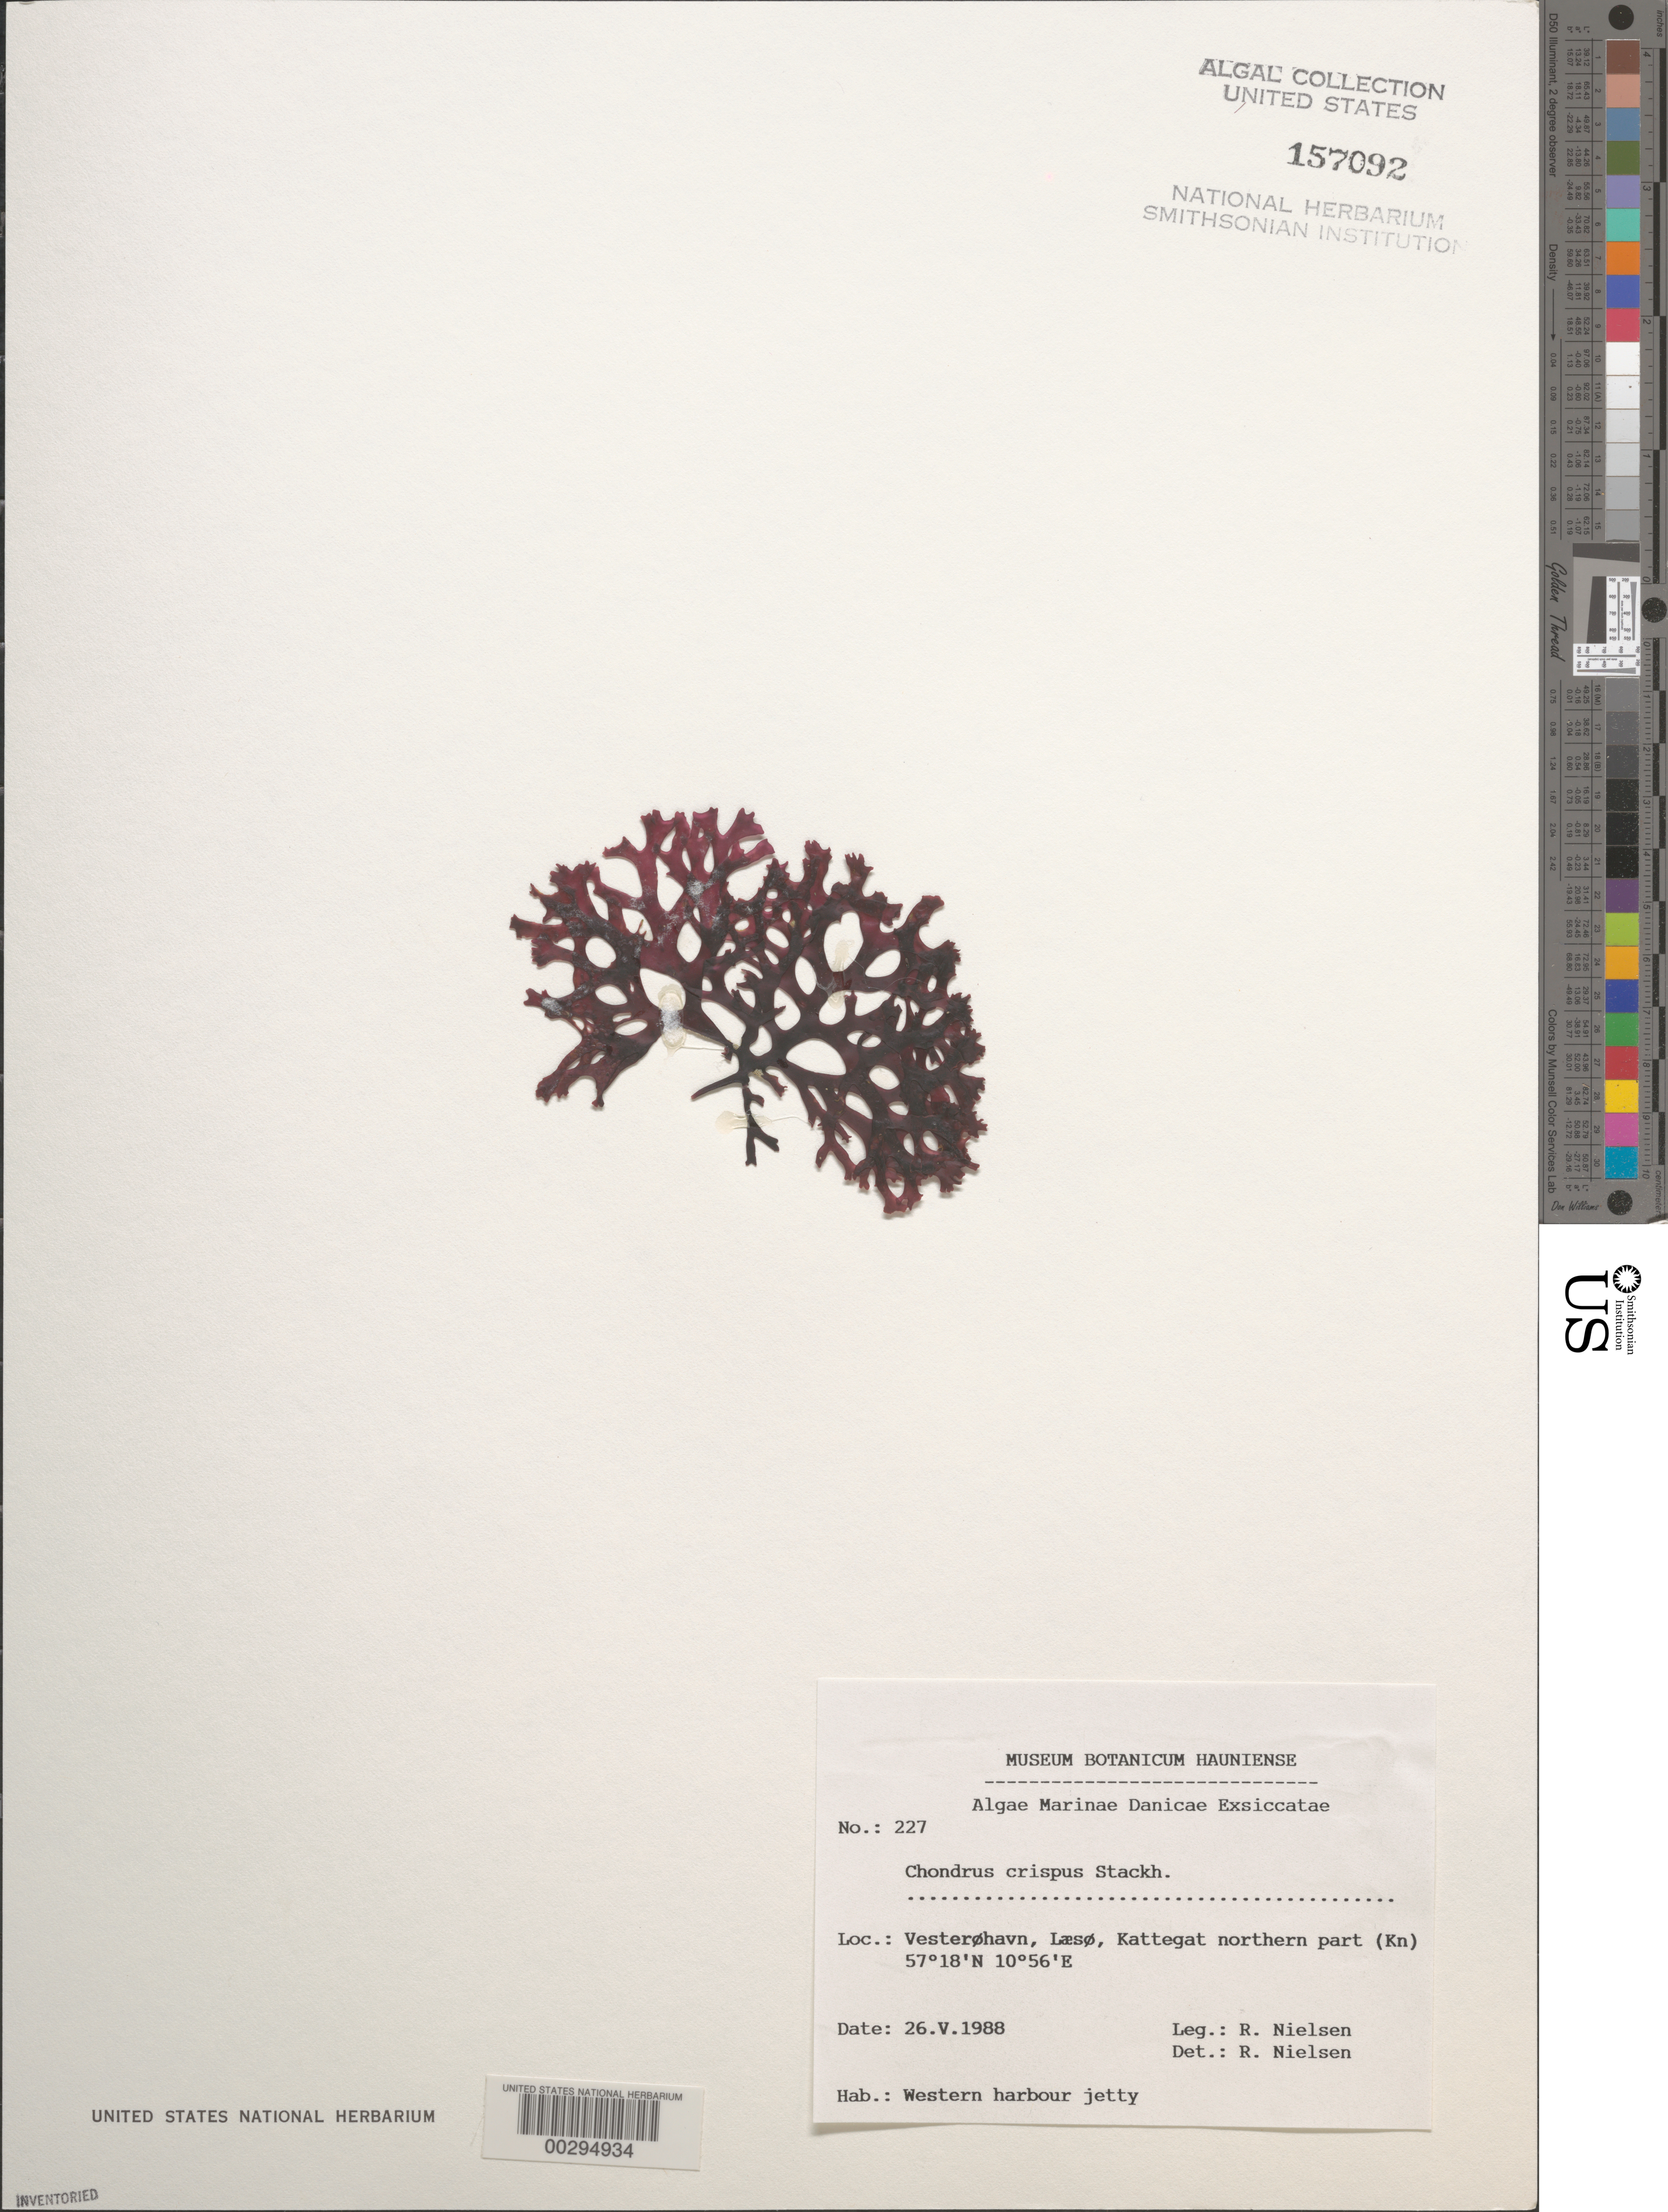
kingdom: Plantae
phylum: Rhodophyta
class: Florideophyceae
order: Gigartinales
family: Gigartinaceae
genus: Chondrus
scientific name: Chondrus crispus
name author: Stackh.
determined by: Nielsen, R.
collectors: R. Nielsen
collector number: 227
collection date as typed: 26 May 1988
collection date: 1988-05-26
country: Denmark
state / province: Nordjylland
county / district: Laeso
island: Laeso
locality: Vesterohavn, Kattegat, northern part; western harbour jetty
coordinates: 57 18' N, 10 56' E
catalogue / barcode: US 157092